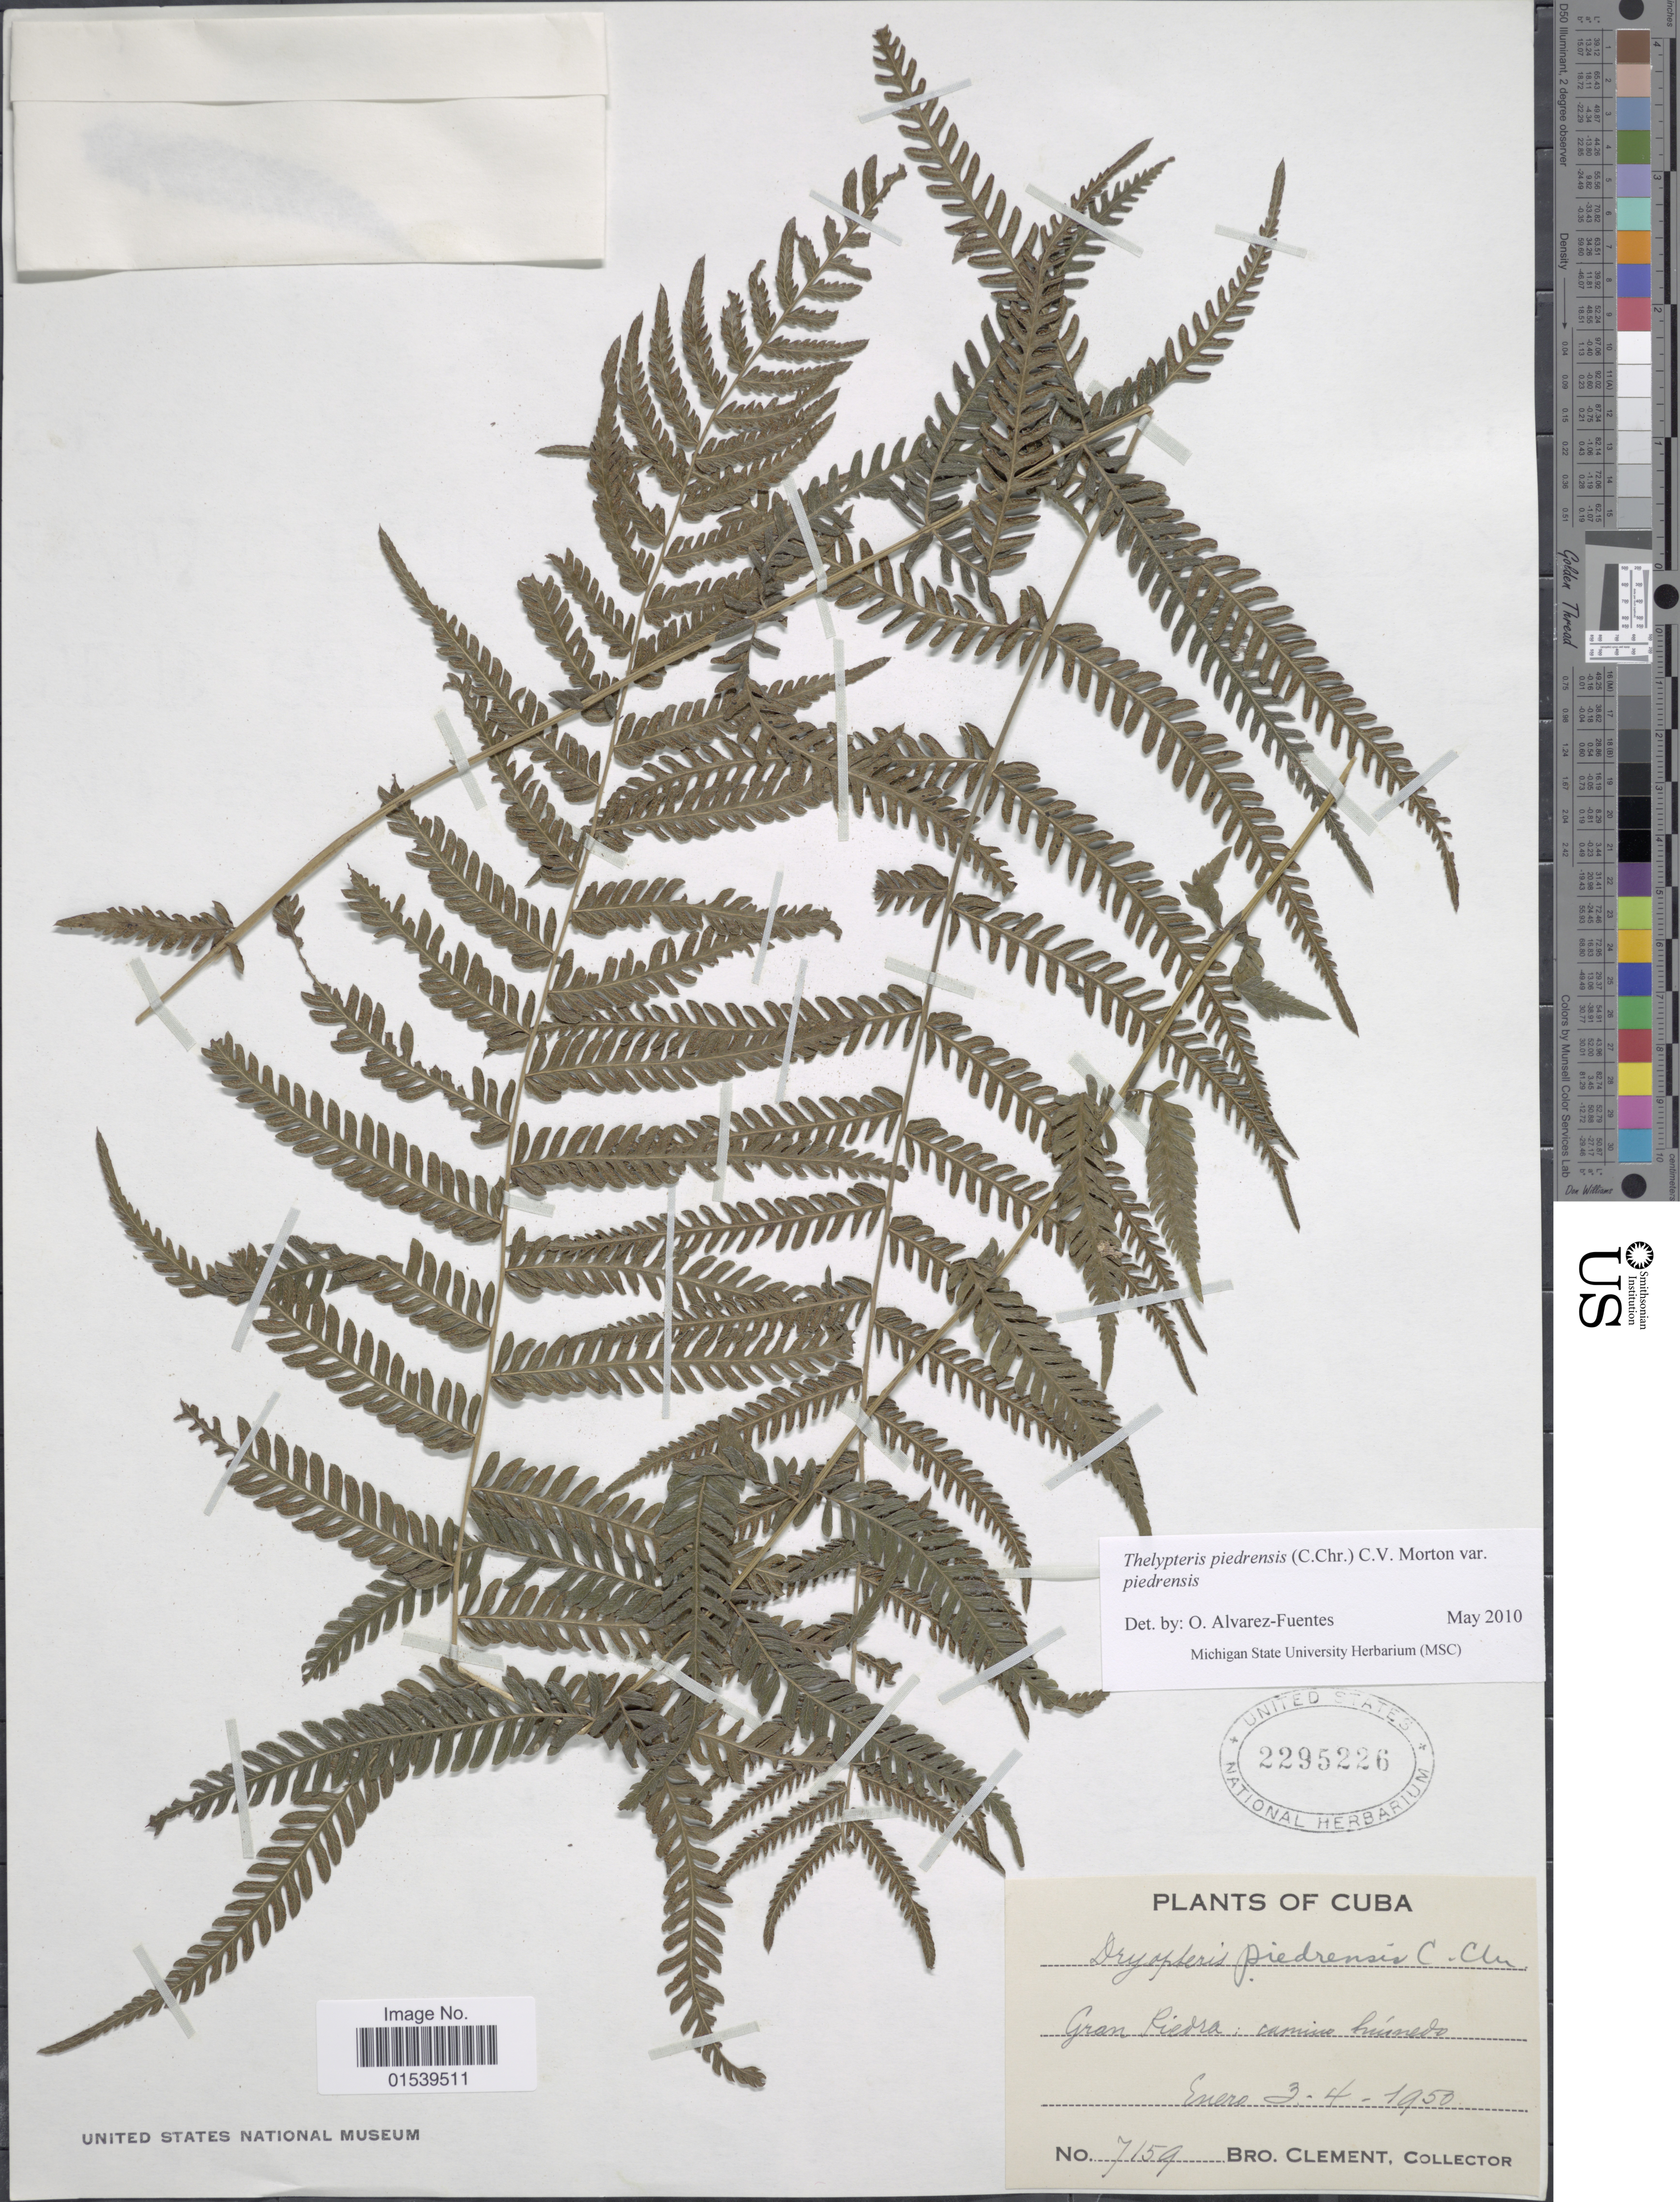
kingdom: Plantae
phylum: Tracheophyta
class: Polypodiopsida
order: Polypodiales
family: Thelypteridaceae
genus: Amauropelta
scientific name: Amauropelta piedrensis (C. Chr.) comb. nov., ined 2015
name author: (C. Chr.)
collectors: B. Clement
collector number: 7159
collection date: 1950-01-03/1950-01-04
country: Cuba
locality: Gran Piedra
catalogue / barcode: US 2295226